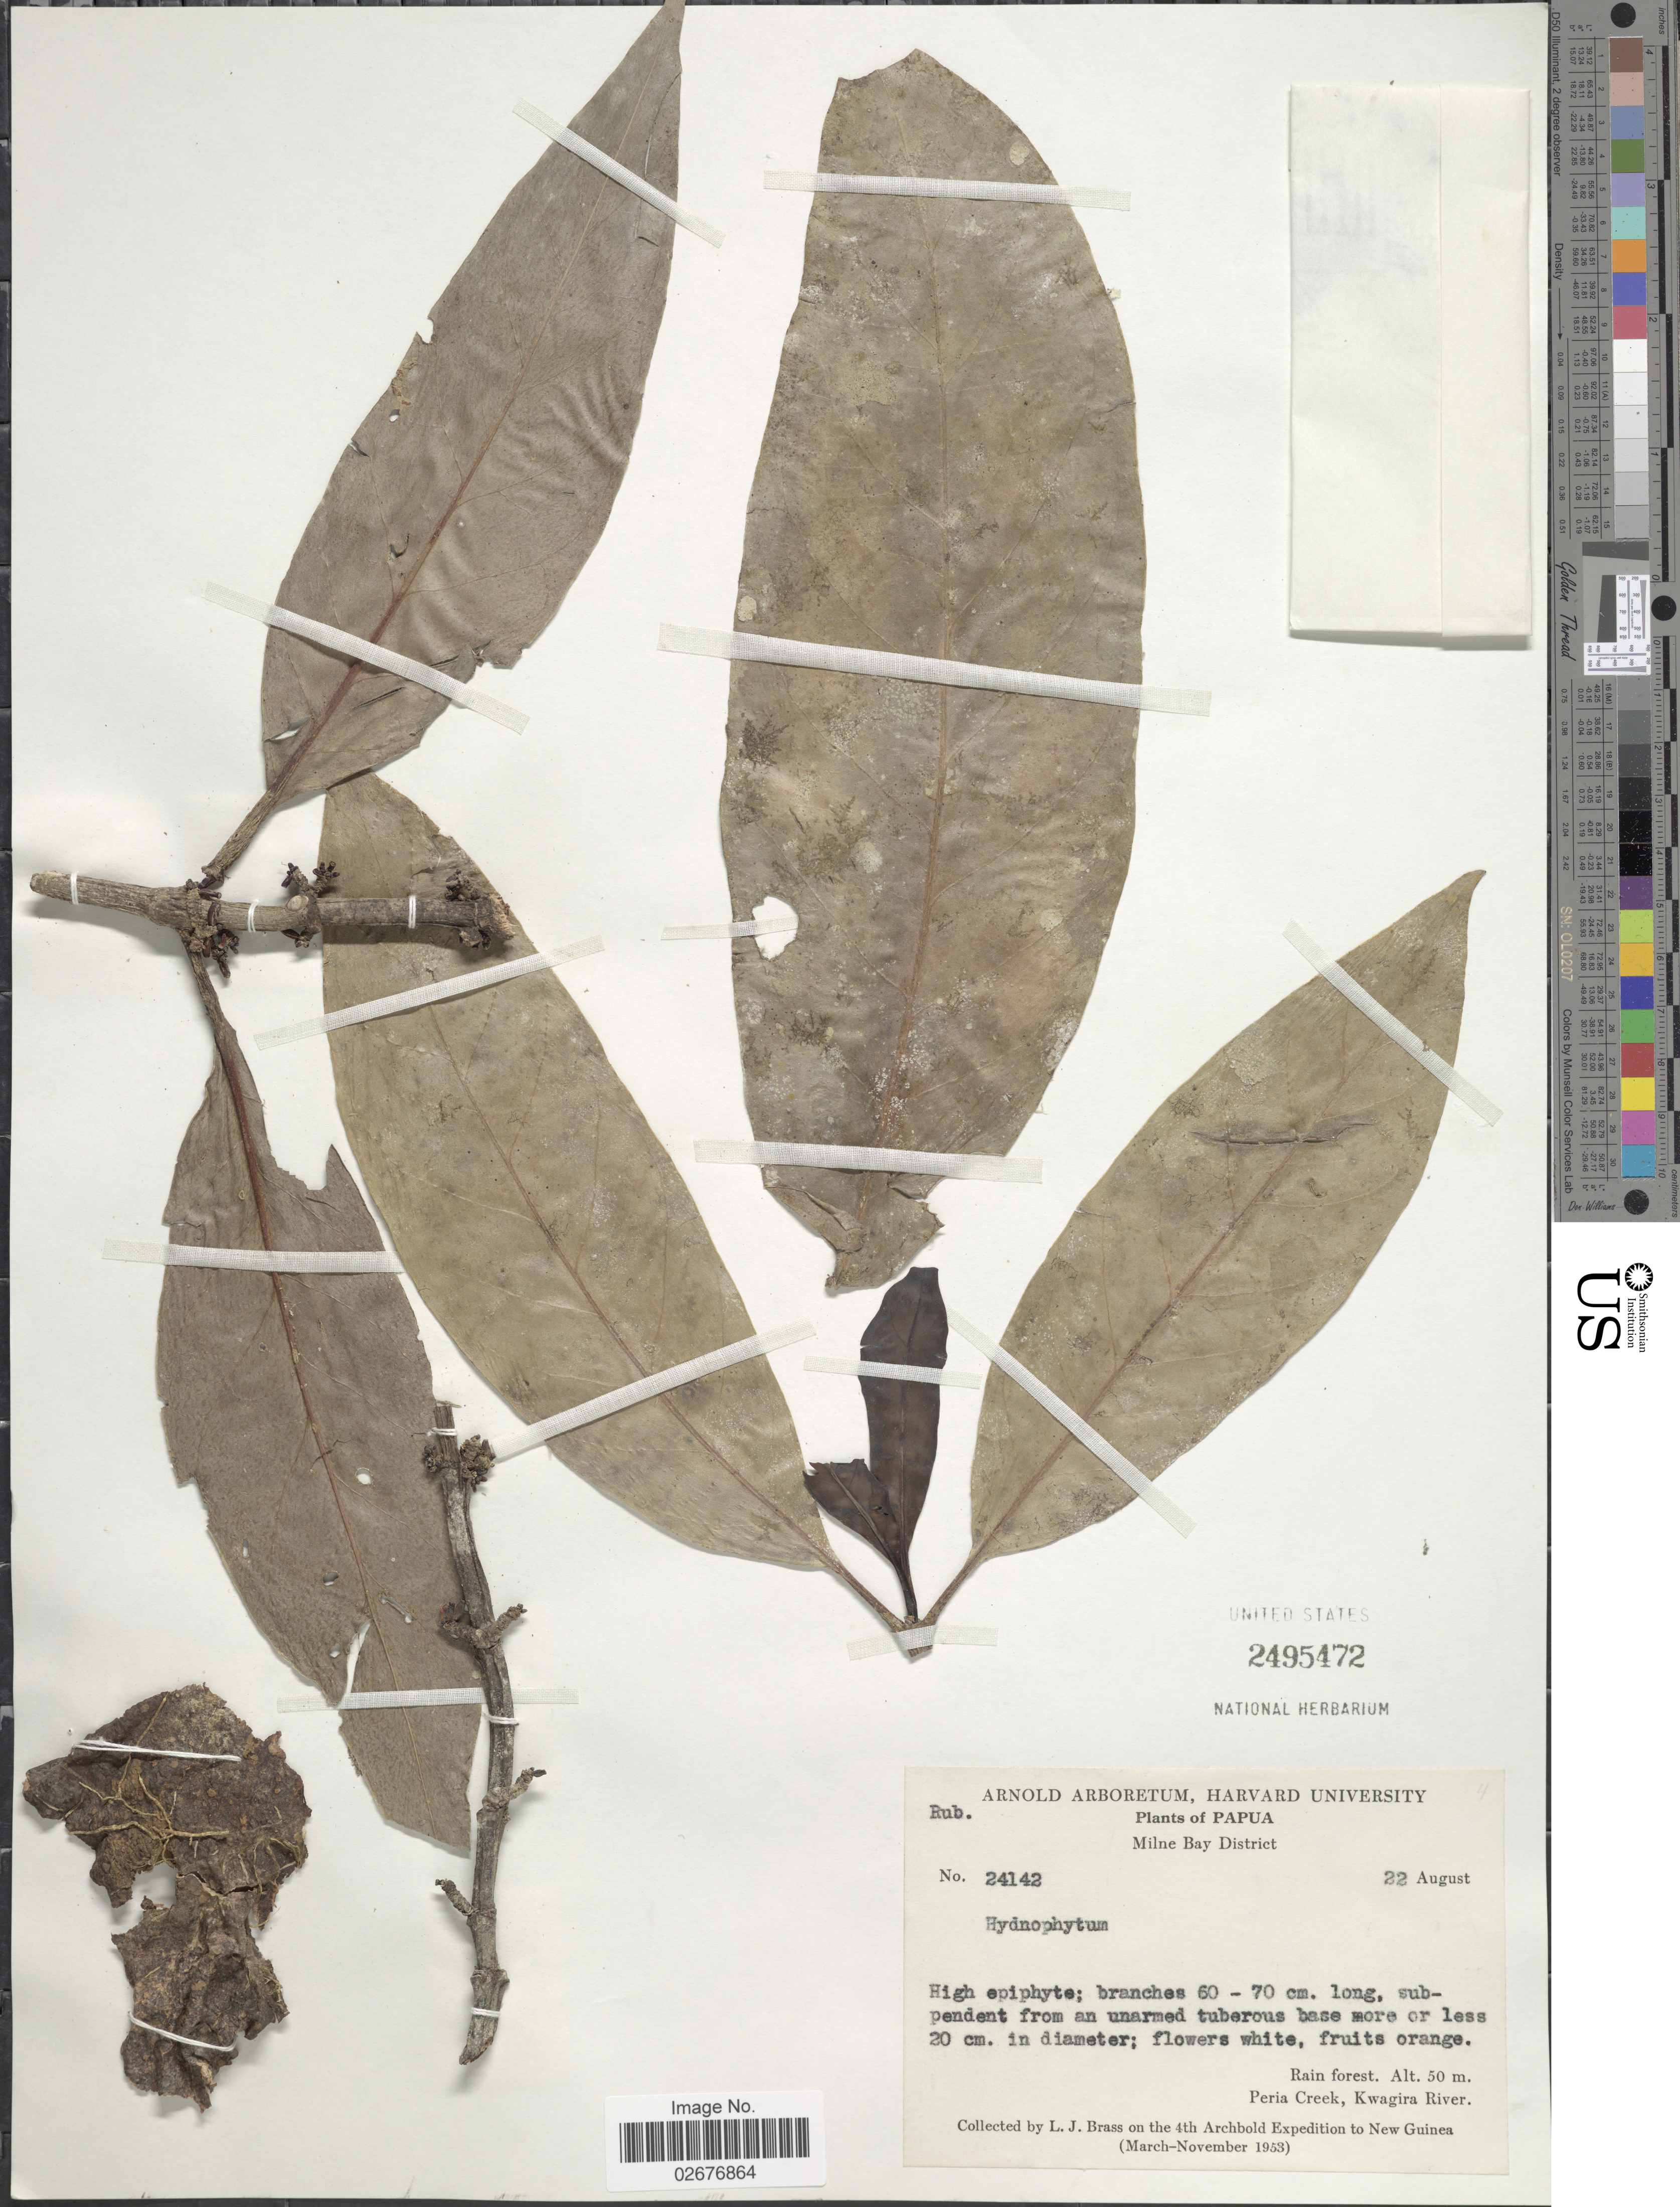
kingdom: Plantae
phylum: Tracheophyta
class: Magnoliopsida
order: Gentianales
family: Rubiaceae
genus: Hydnophytum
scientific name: Hydnophytum sp.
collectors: L. J. Brass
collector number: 24142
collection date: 1953-08-22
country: Papua New Guinea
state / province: Milne Bay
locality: Papua, Rain forest, Peria Creek, Kwagira River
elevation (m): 50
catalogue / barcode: US 2495472